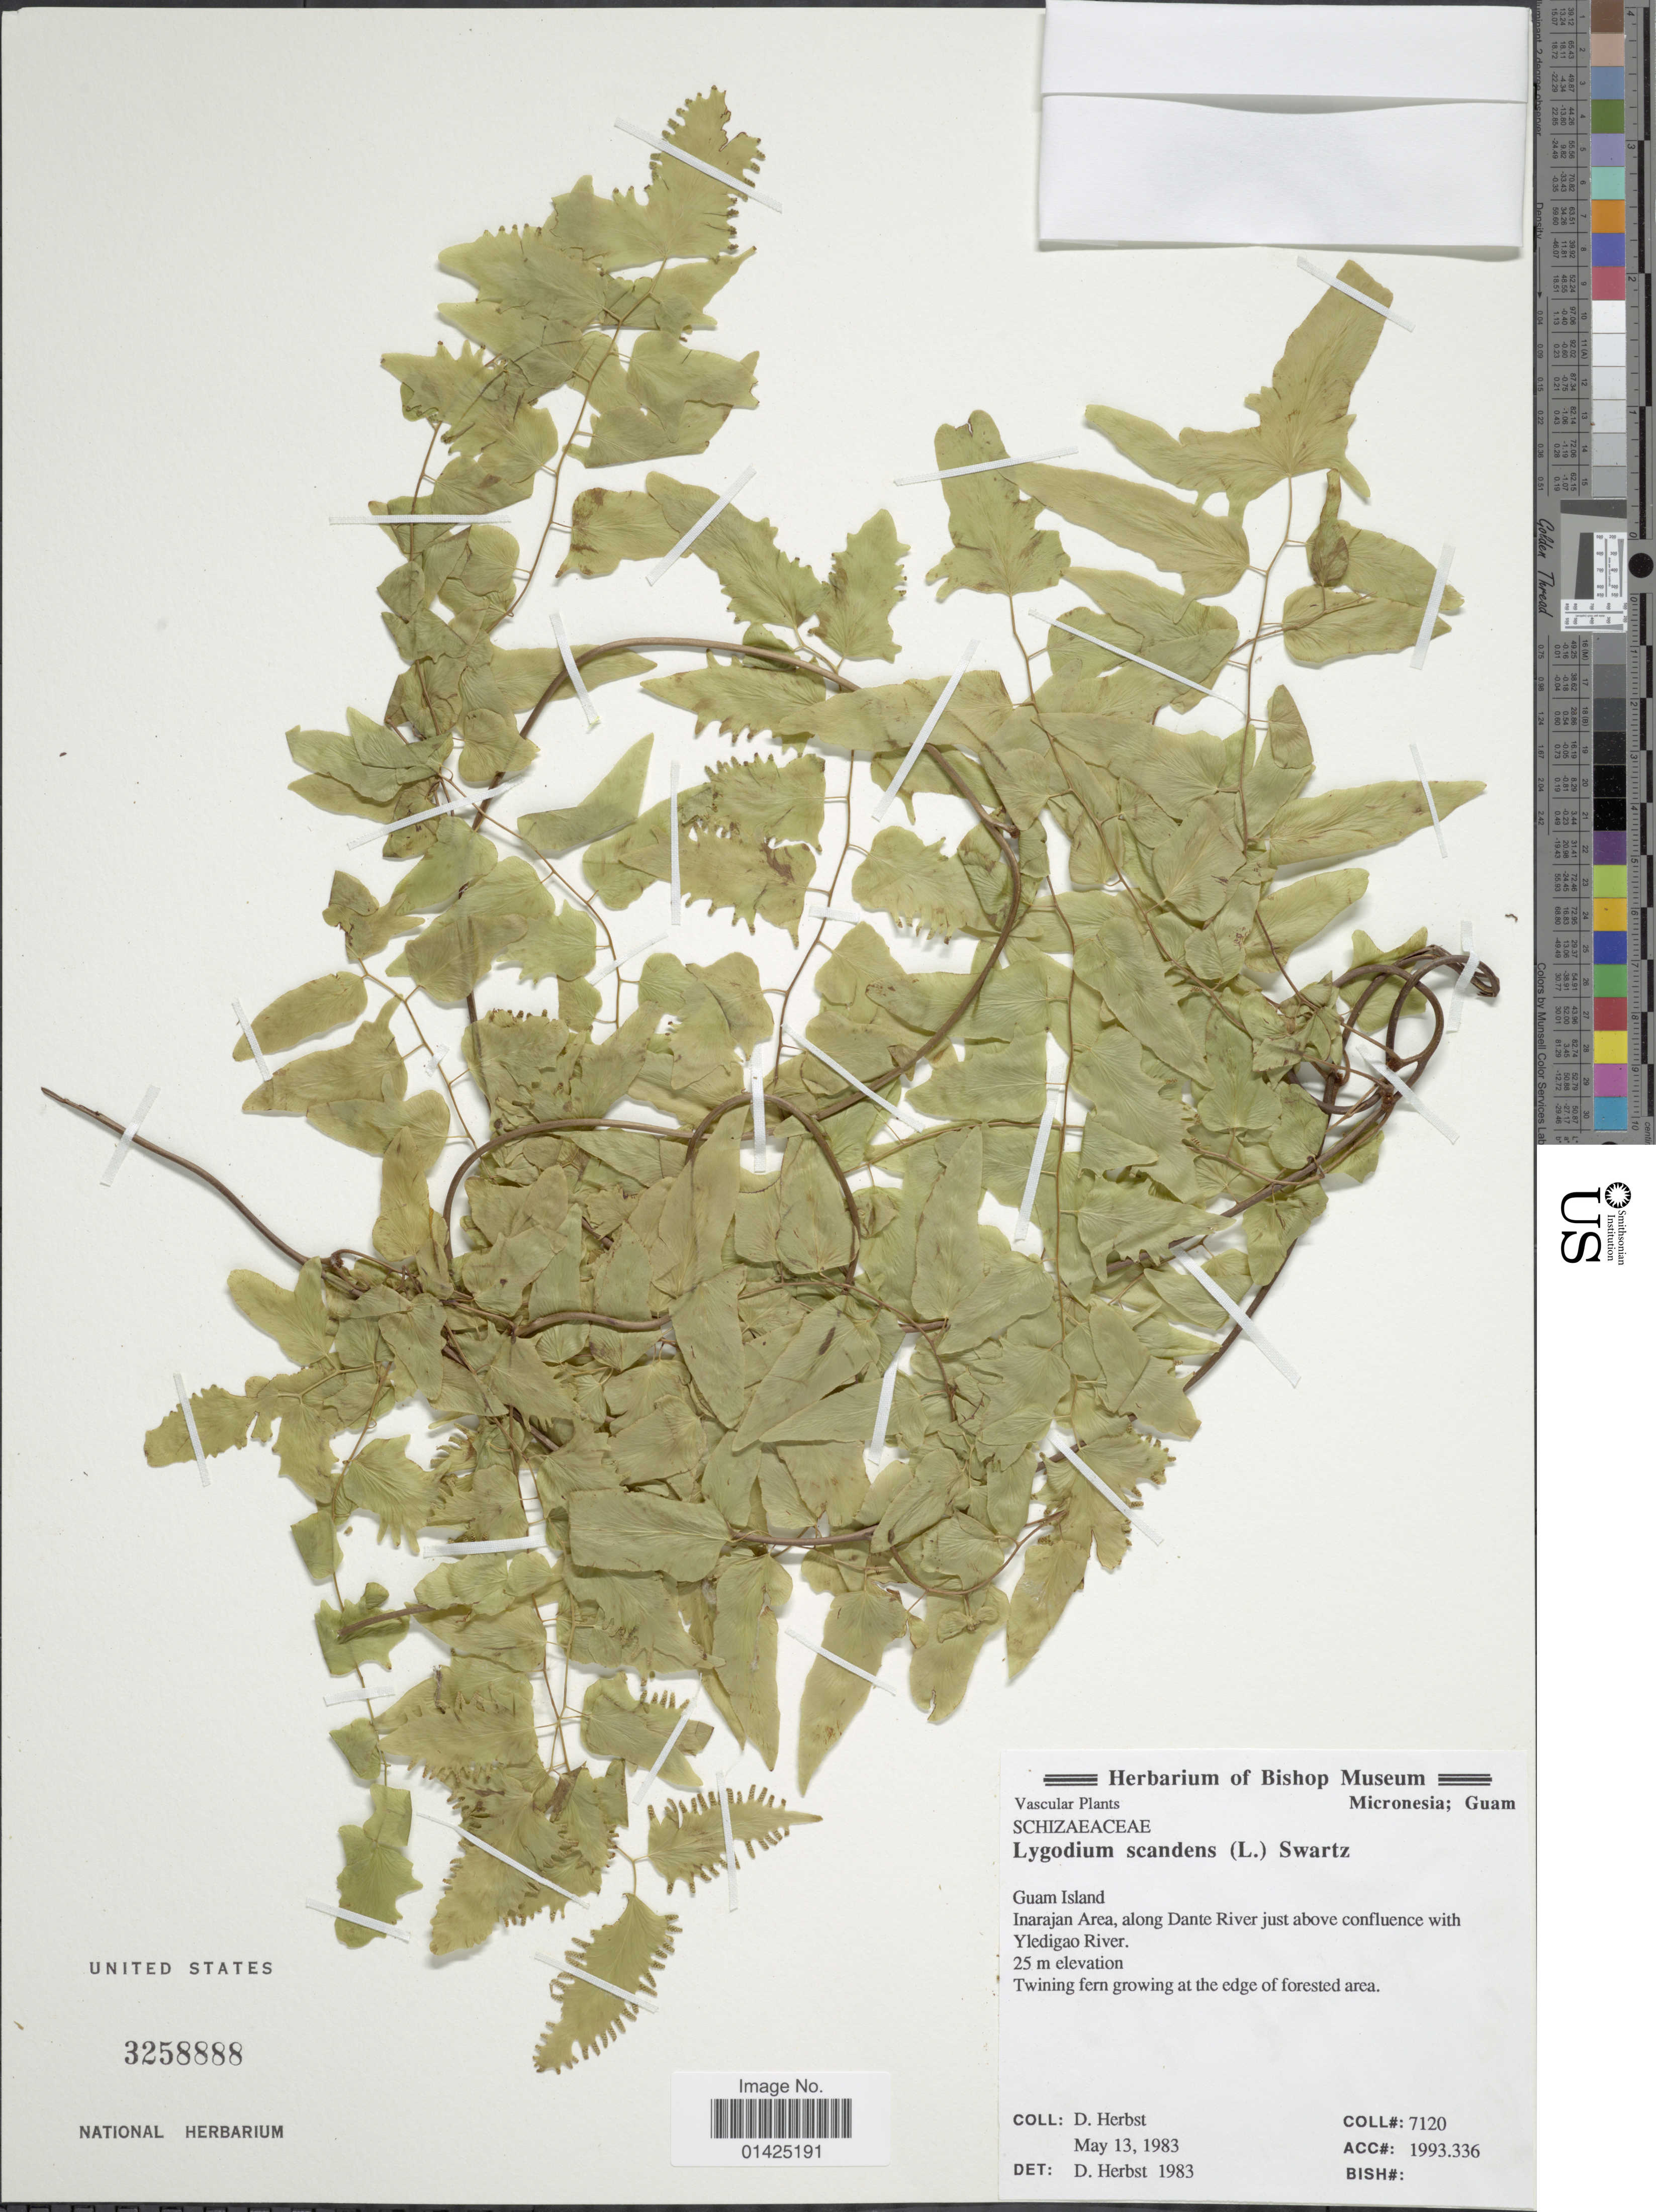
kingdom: Plantae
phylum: Tracheophyta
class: Polypodiopsida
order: Schizaeales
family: Lygodiaceae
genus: Lygodium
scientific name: Lygodium microphyllum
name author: (Cav.) R. Br.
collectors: D. Herbst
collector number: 7120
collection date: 1983-05-13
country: Guam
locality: Inarajan Area, along Dante River just above confluence with Yledigo River.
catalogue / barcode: US 3258888